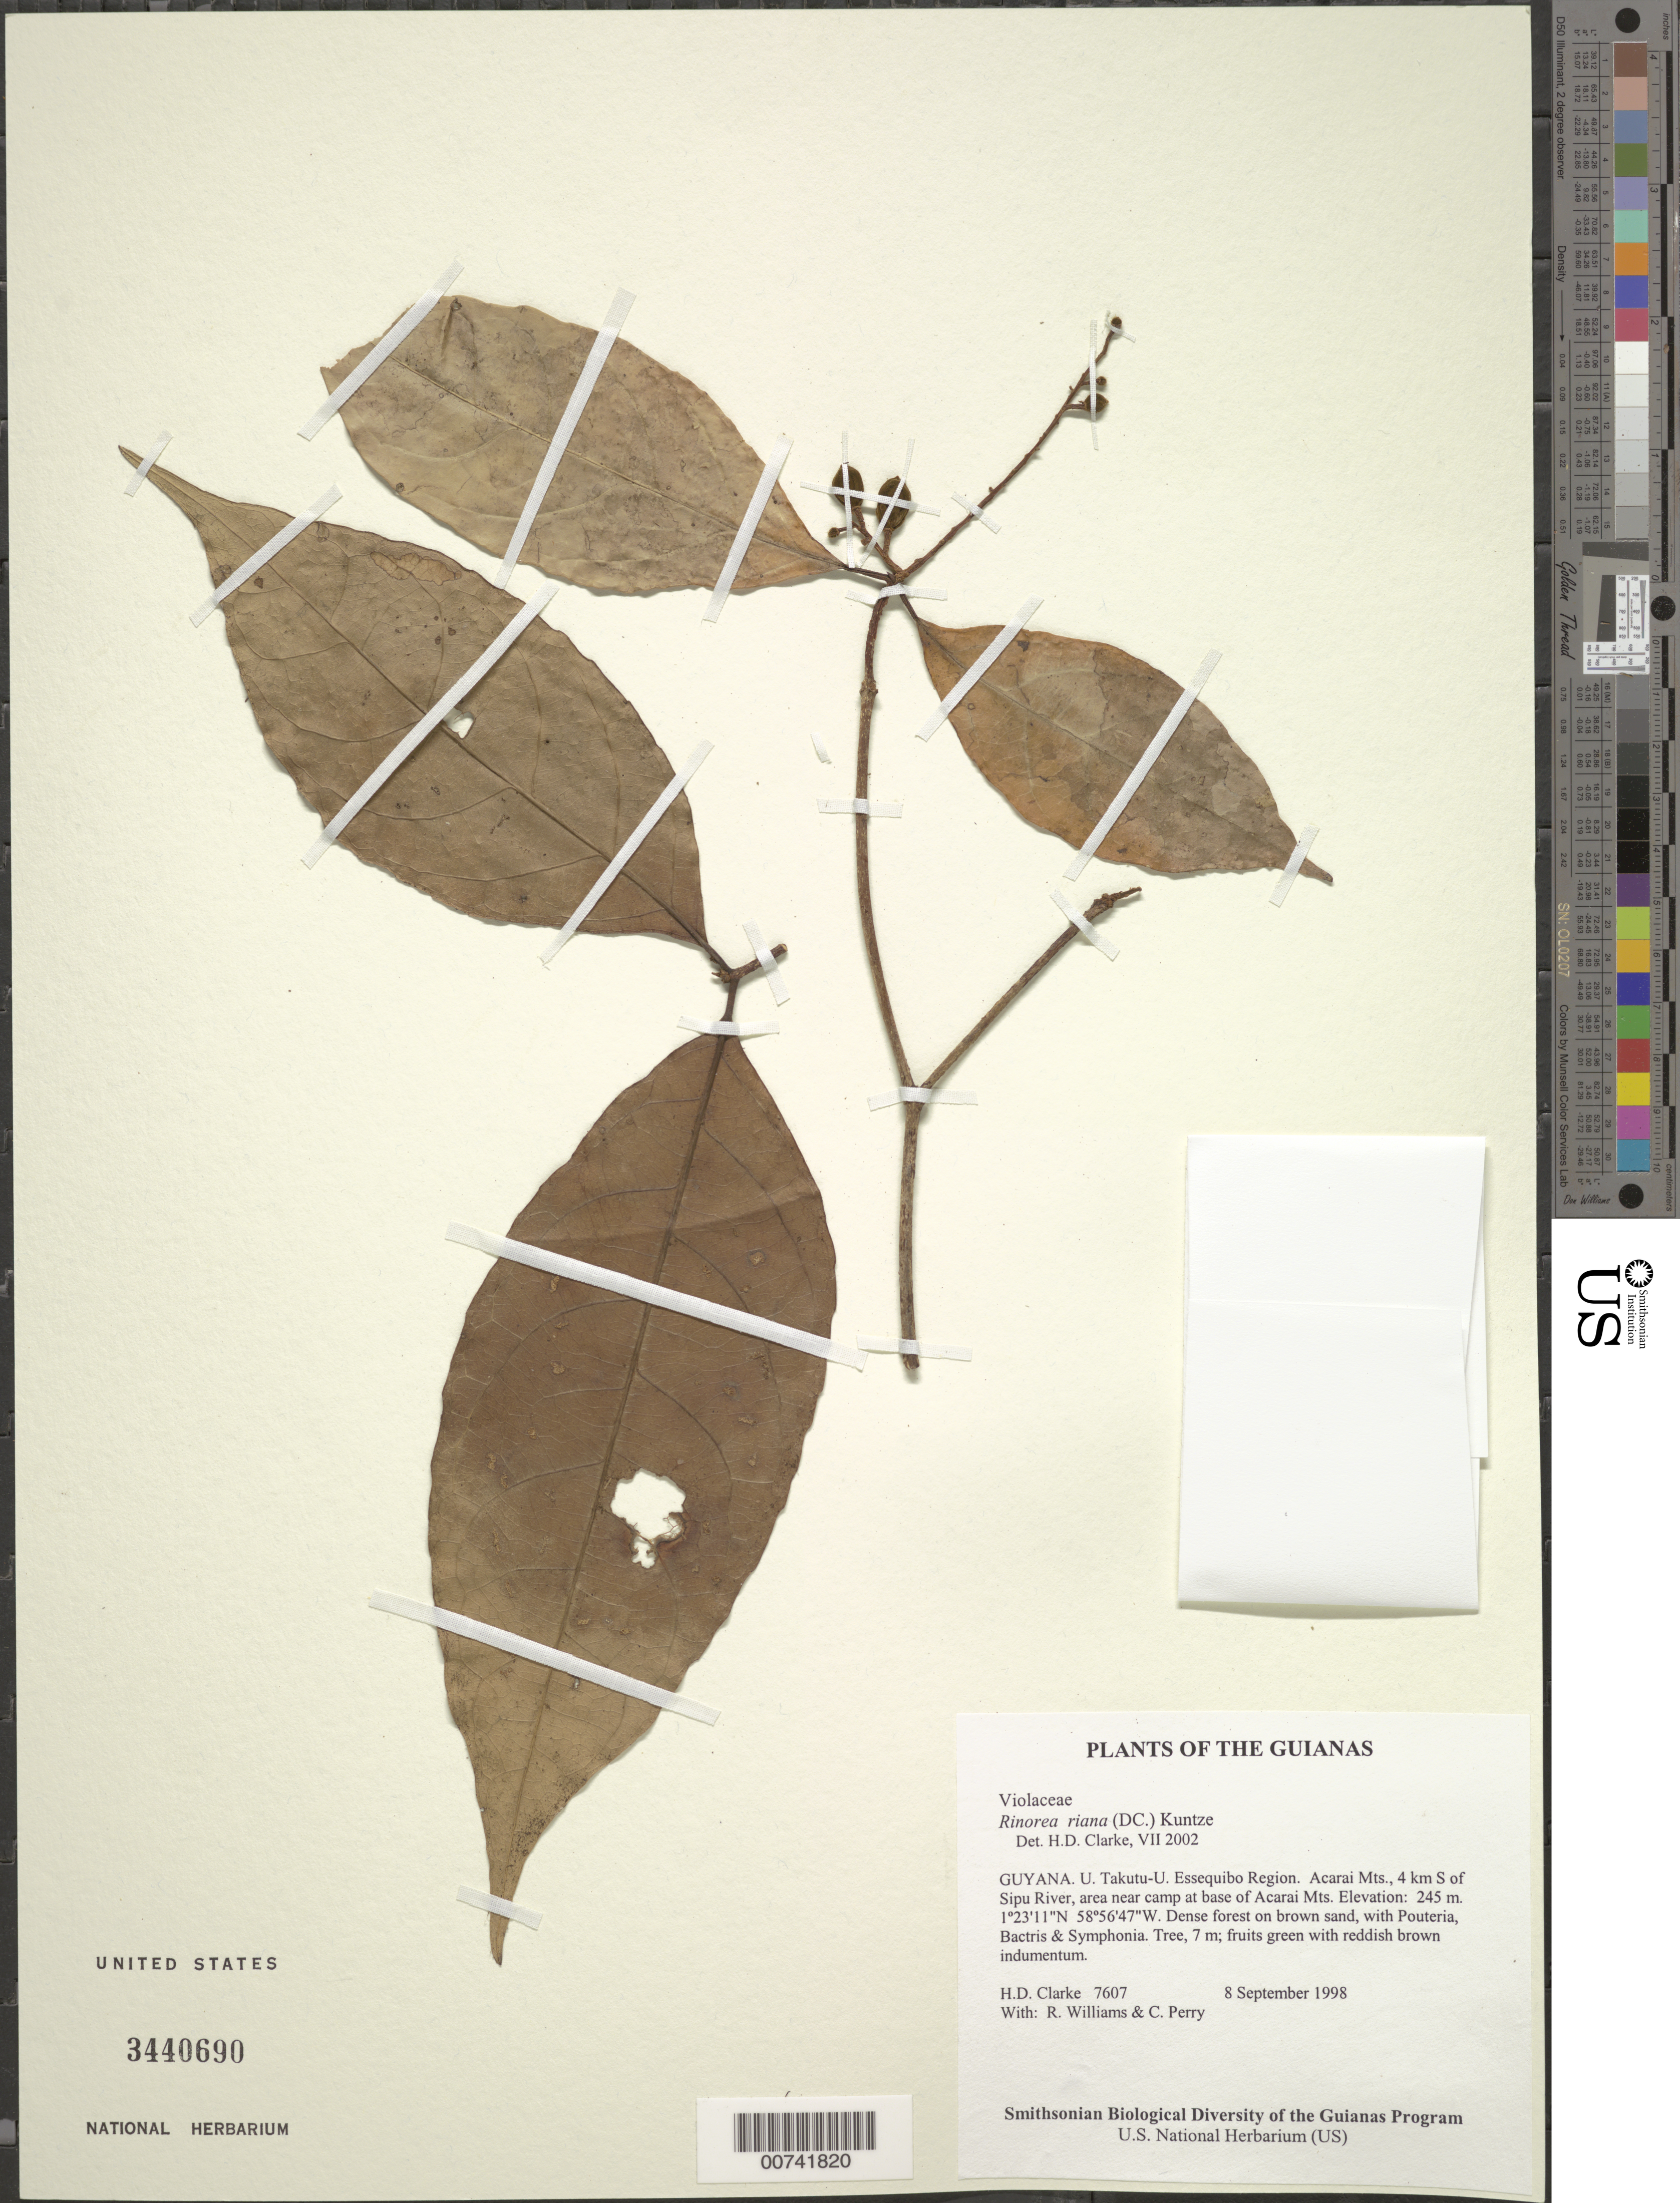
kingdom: Plantae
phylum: Tracheophyta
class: Magnoliopsida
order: Malpighiales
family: Violaceae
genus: Rinorea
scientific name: Rinorea riana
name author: Kuntze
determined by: Clarke, H. D., University of North Carolina (Asheville)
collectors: H. D. Clarke, R. Williams & C. Perry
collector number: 7607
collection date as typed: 8 September 1998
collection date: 1998-09-08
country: Guyana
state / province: U. Takutu-U. Essequibo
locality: Acarai Mts., 4 km S of Sipu River, area near camp at base of Acarai Mts.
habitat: Dense forest on brown sand, with Pouteria, Bactris & Symphonia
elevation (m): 245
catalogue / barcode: US 3440690